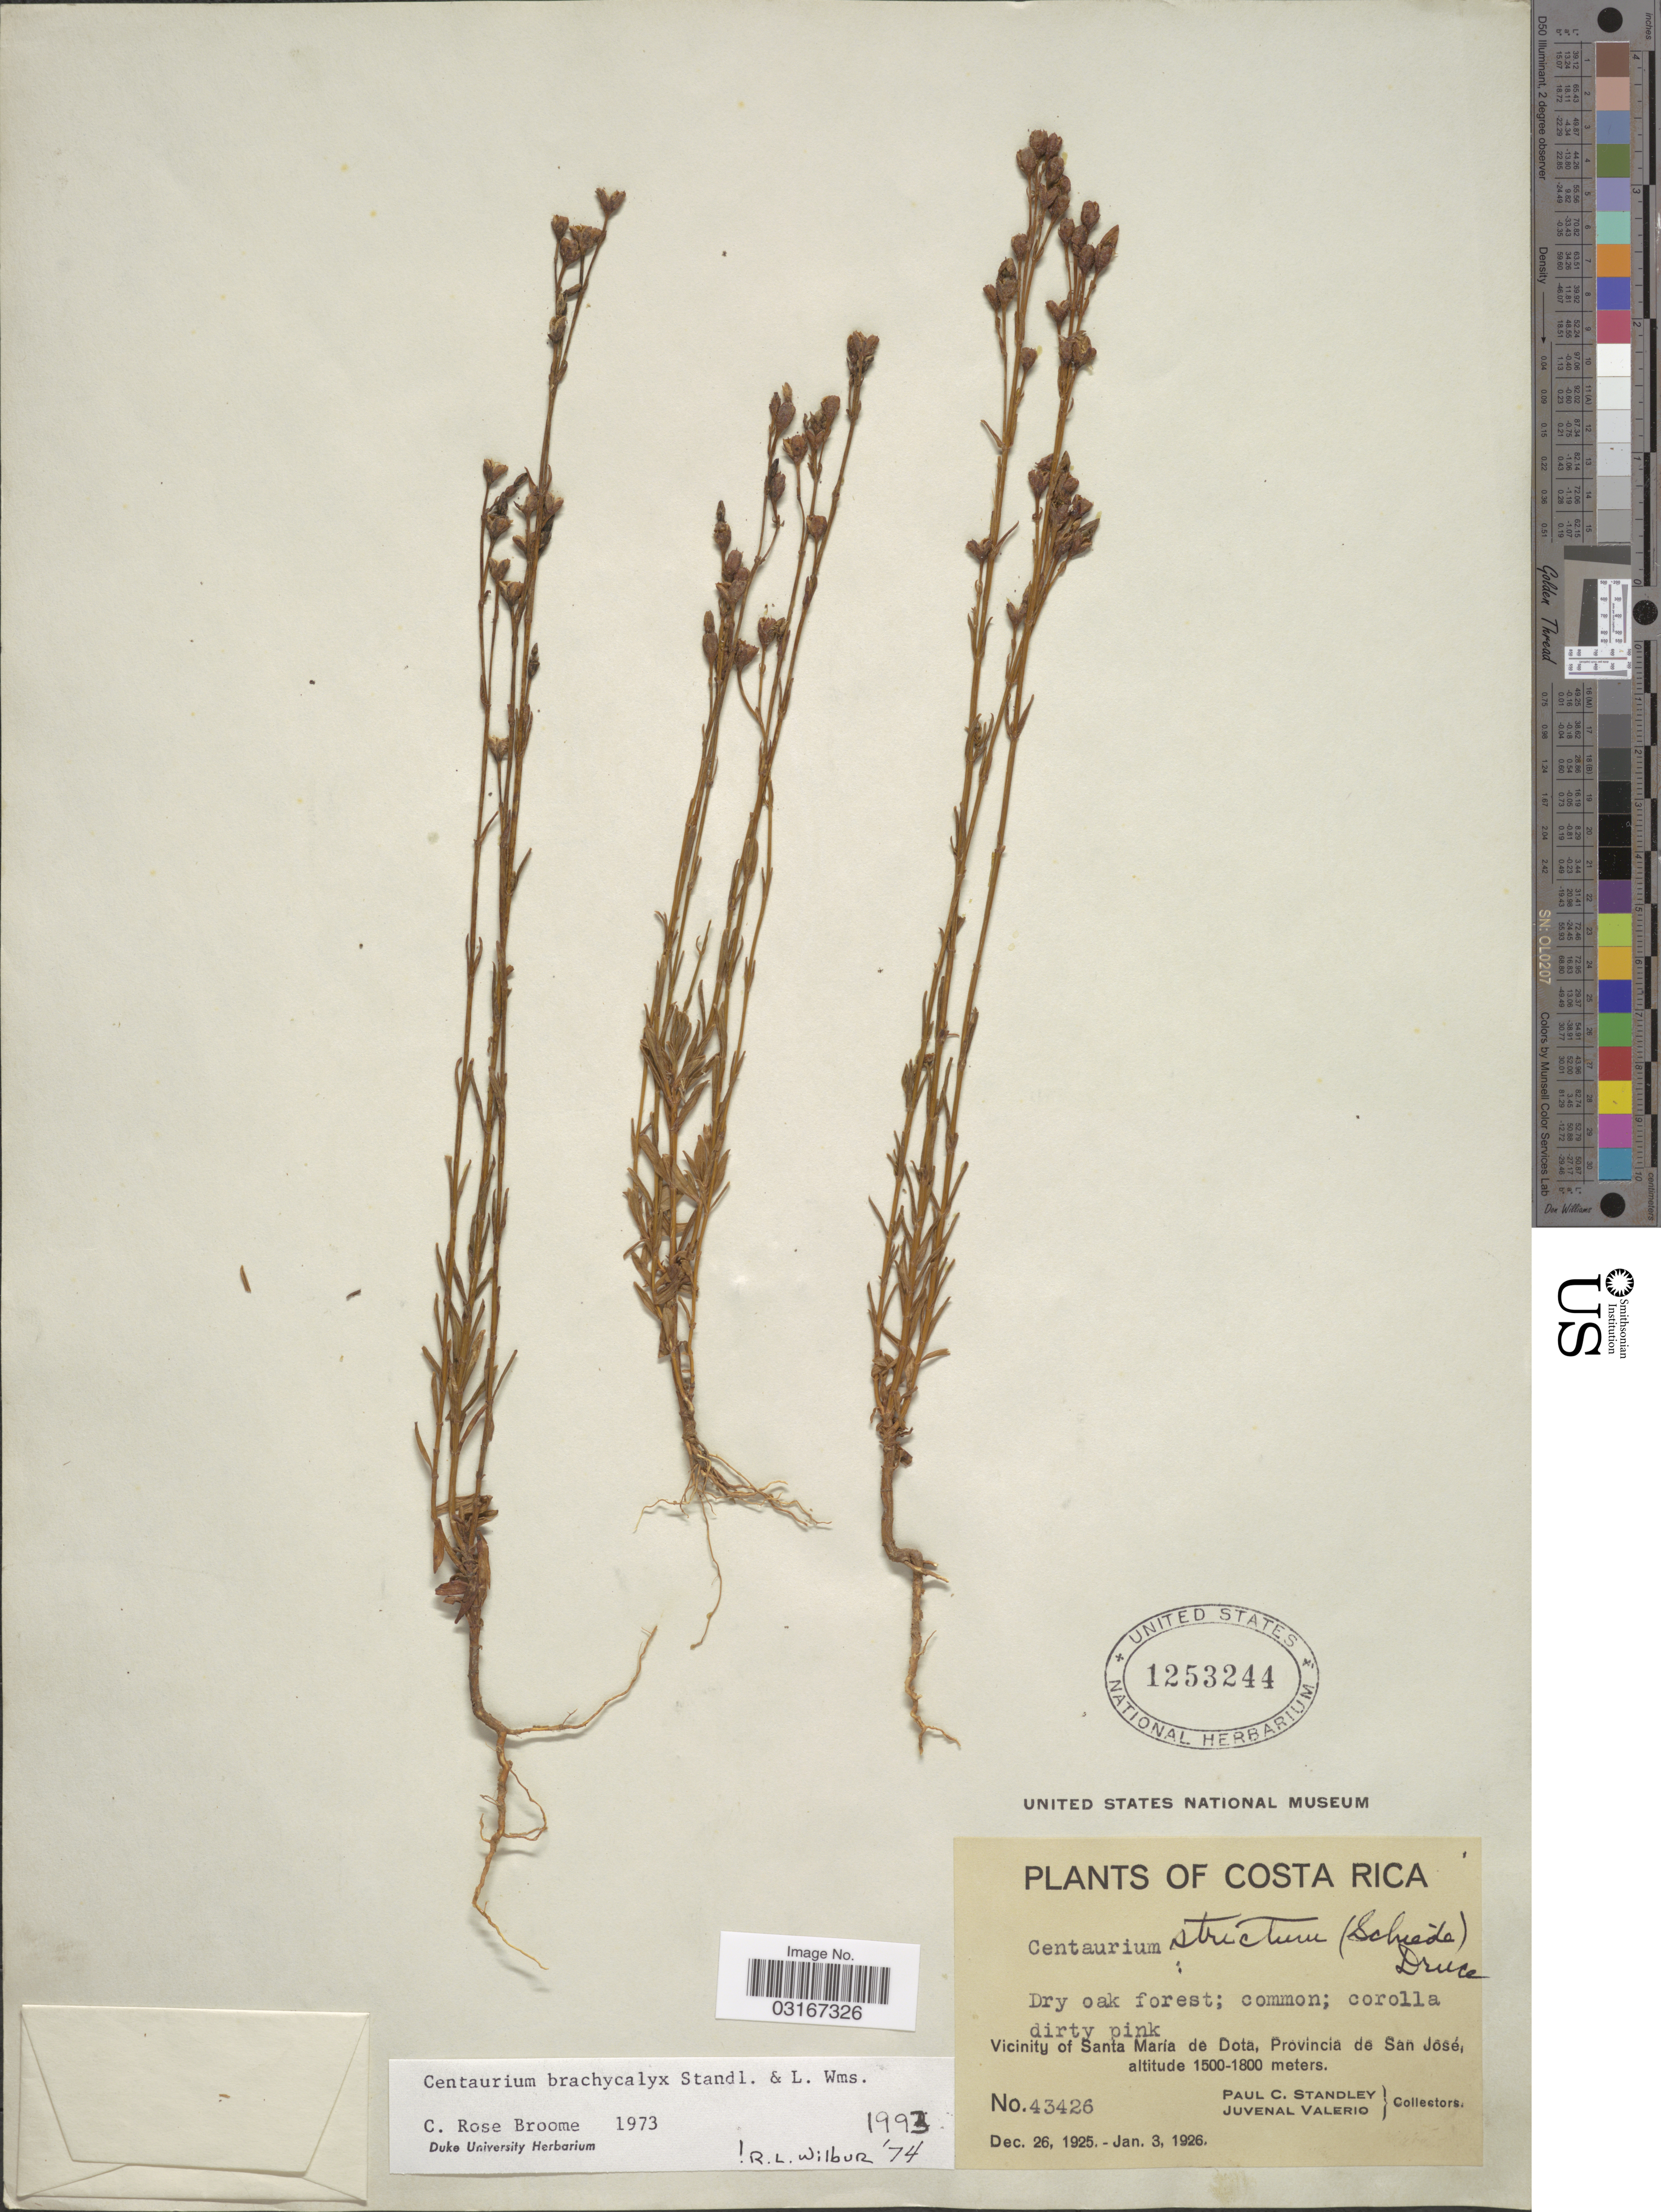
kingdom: Plantae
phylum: Tracheophyta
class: Magnoliopsida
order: Gentianales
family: Gentianaceae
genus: Centaurium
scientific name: Centaurium brachycalyx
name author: Standl. & L.O. Williams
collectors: P. C. Standley & J. Valerio R.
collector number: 43426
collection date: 1925-12-26/1926-01-03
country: Costa Rica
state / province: San José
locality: Vicinity of Santa María de Dota.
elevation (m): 1500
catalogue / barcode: US 1253244